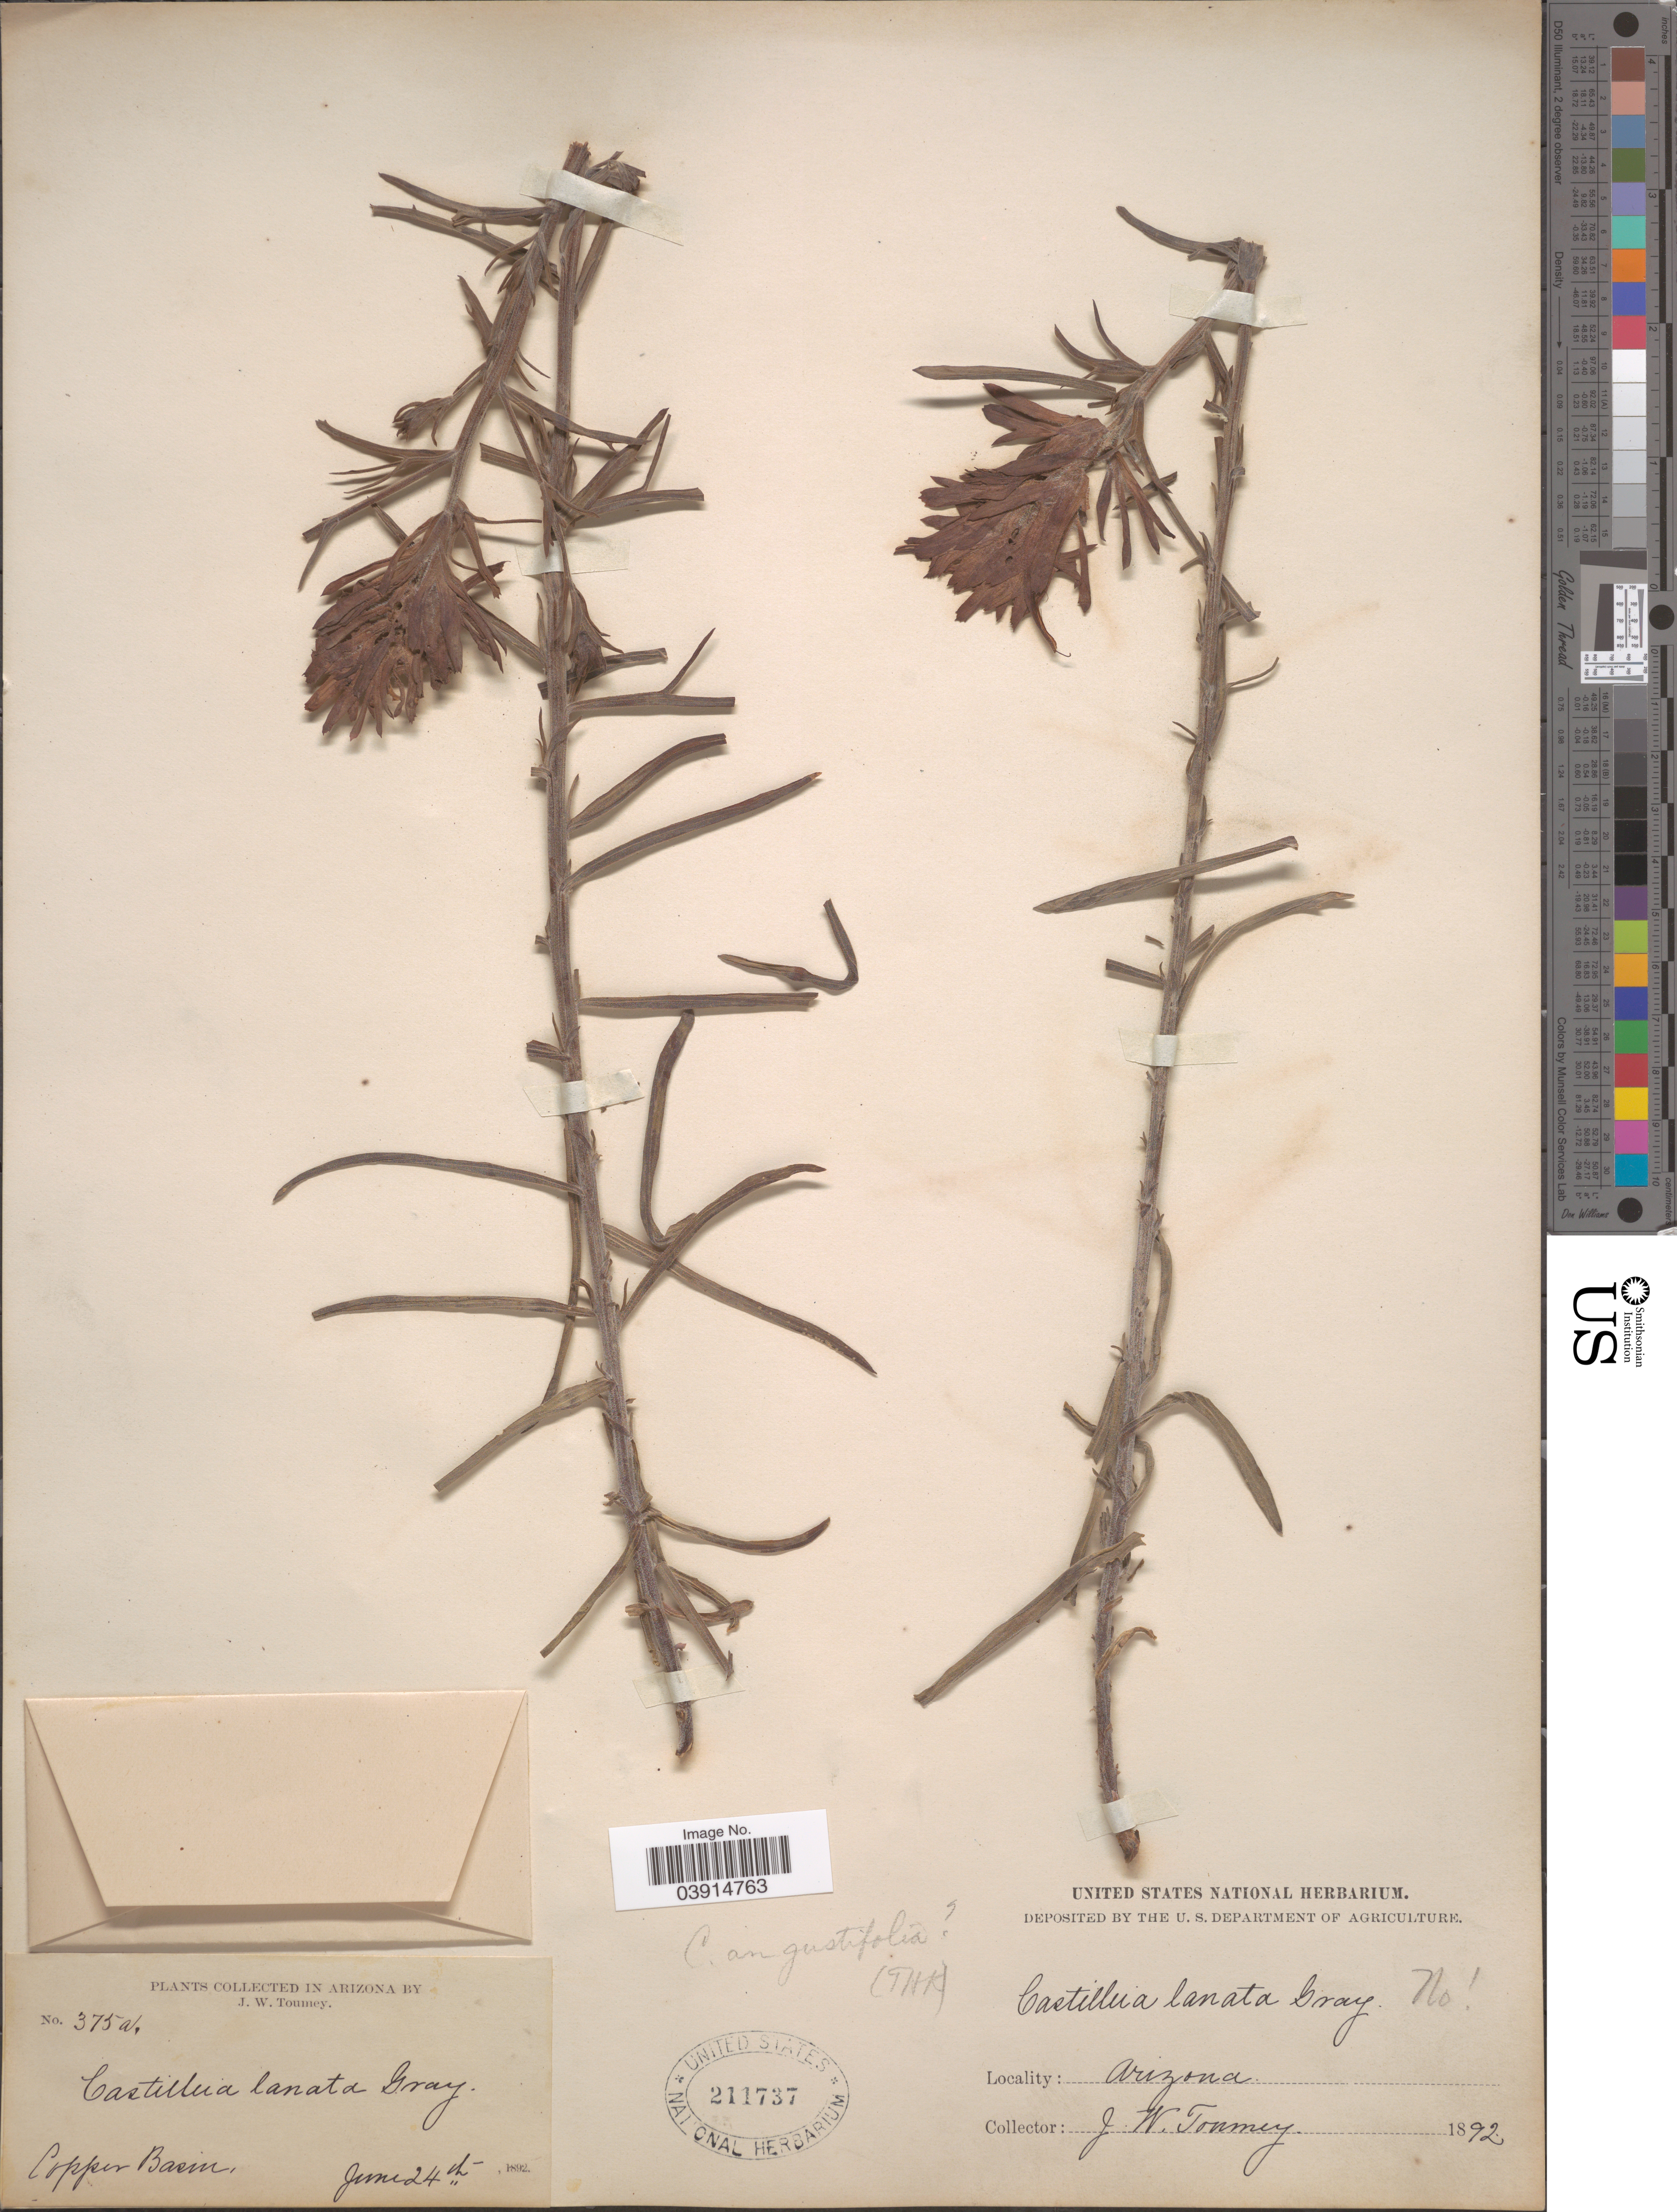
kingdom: Plantae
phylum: Tracheophyta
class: Magnoliopsida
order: Lamiales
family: Orobanchaceae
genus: Castilleja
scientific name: Castilleja sp.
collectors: J. W. Toumey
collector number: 375a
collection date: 1892-06-24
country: United States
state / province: Arizona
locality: Copper Basin.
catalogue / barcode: US 211737